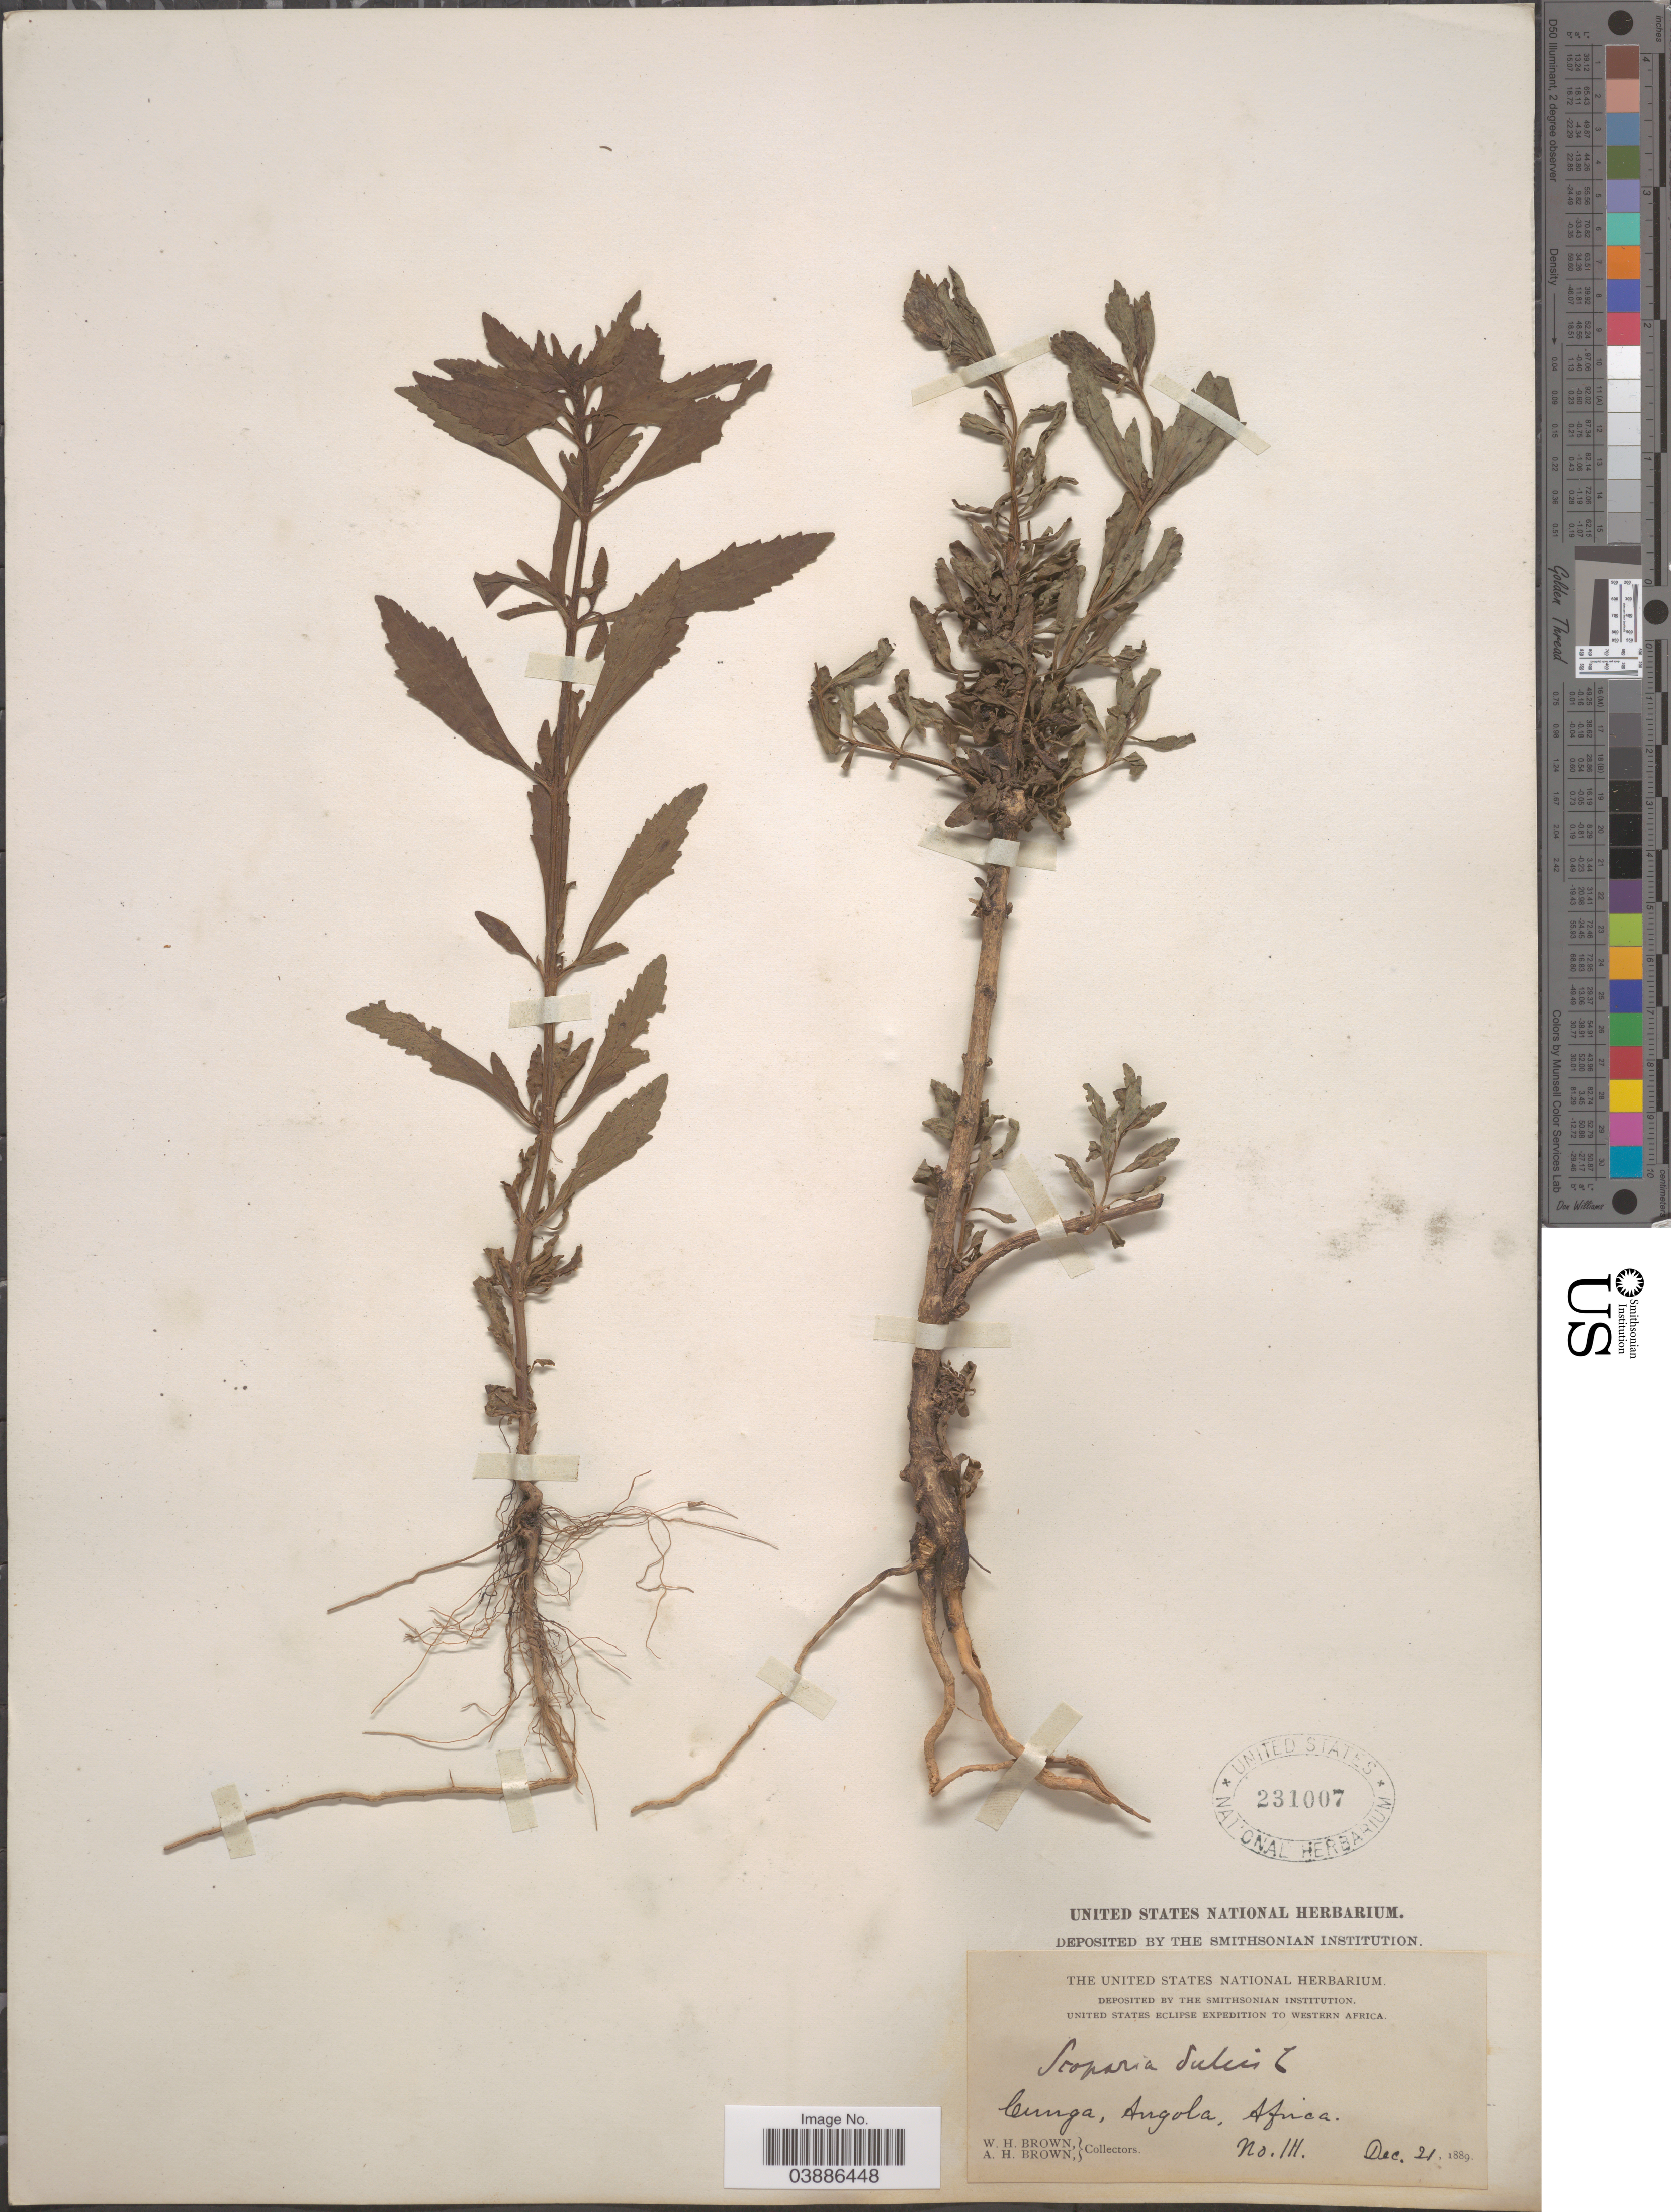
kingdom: Plantae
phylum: Tracheophyta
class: Magnoliopsida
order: Lamiales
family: Plantaginaceae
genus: Scoparia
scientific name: Scoparia dulcis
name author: L.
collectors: W. H. Brown & A. H. Brown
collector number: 111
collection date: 1889-12-21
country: Angola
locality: Western Africa. Cunga.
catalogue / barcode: US 231007